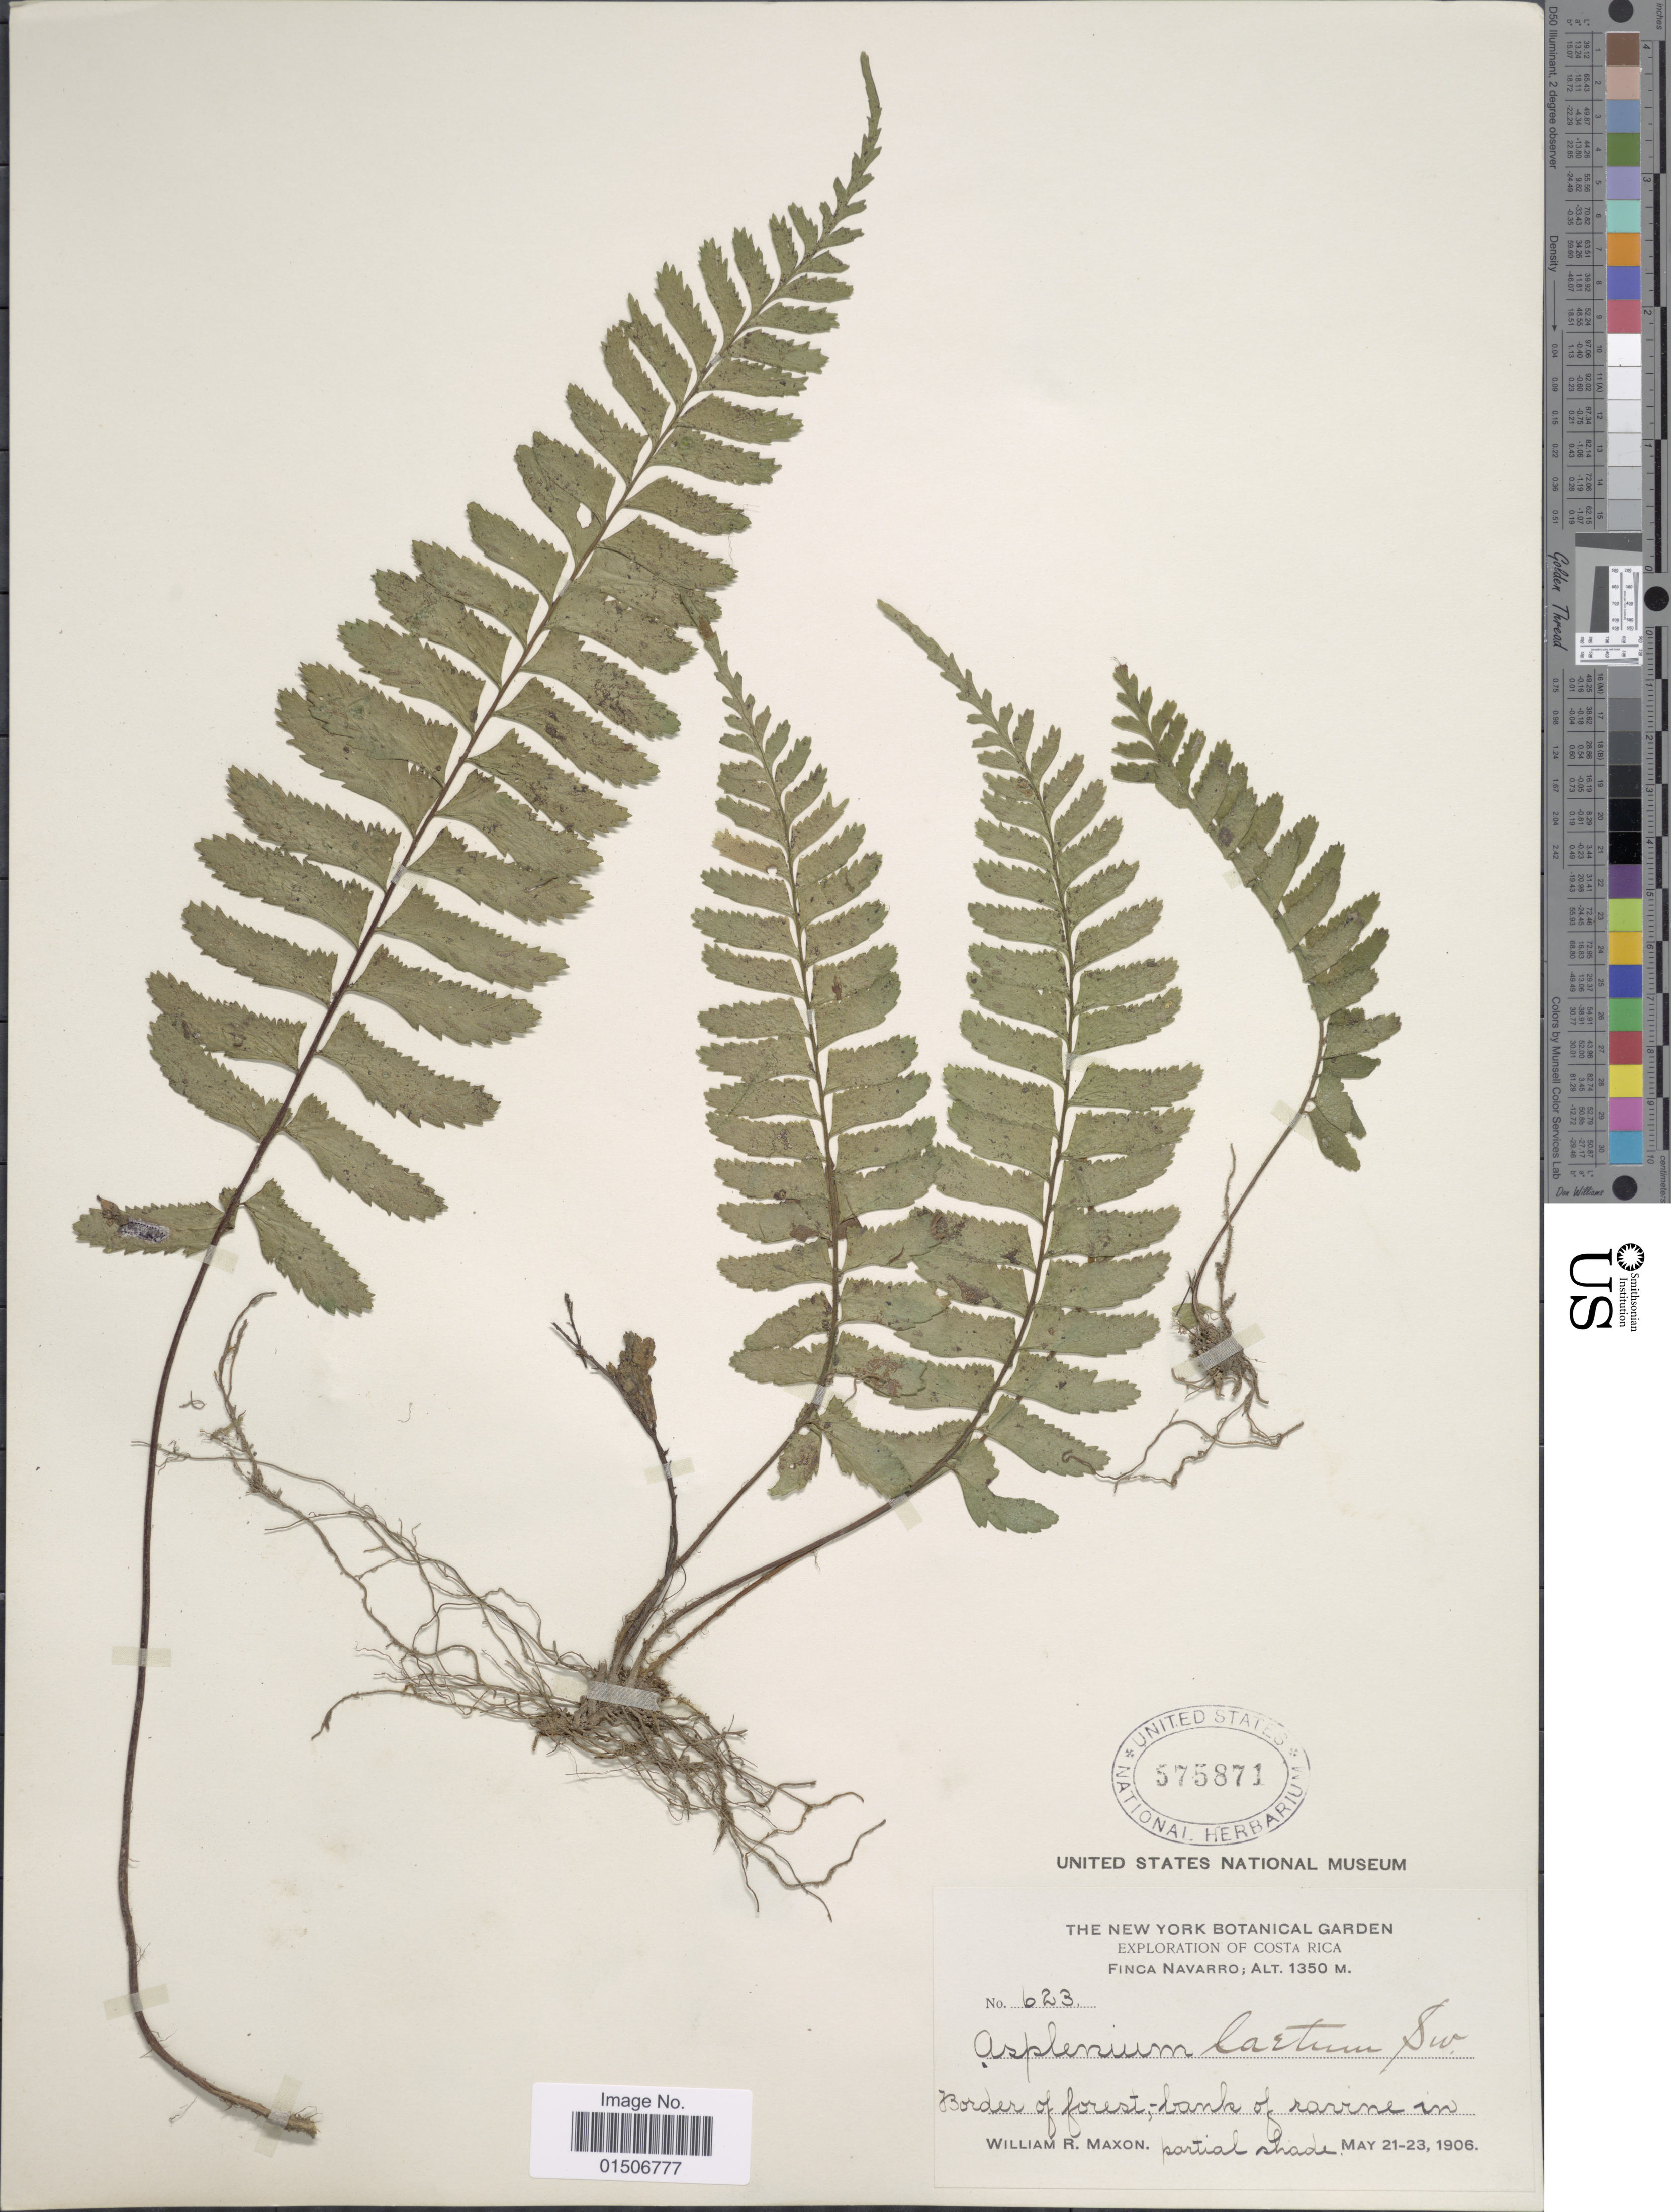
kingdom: Plantae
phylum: Tracheophyta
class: Polypodiopsida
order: Polypodiales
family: Aspleniaceae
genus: Asplenium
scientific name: Asplenium laetum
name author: Sw.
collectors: W. R. Maxon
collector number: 623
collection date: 1906-05-21/1906-05-23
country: Costa Rica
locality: Finca Navarro, Border of forest,-bank of ravine in partial shade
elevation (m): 1350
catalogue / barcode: US 575871